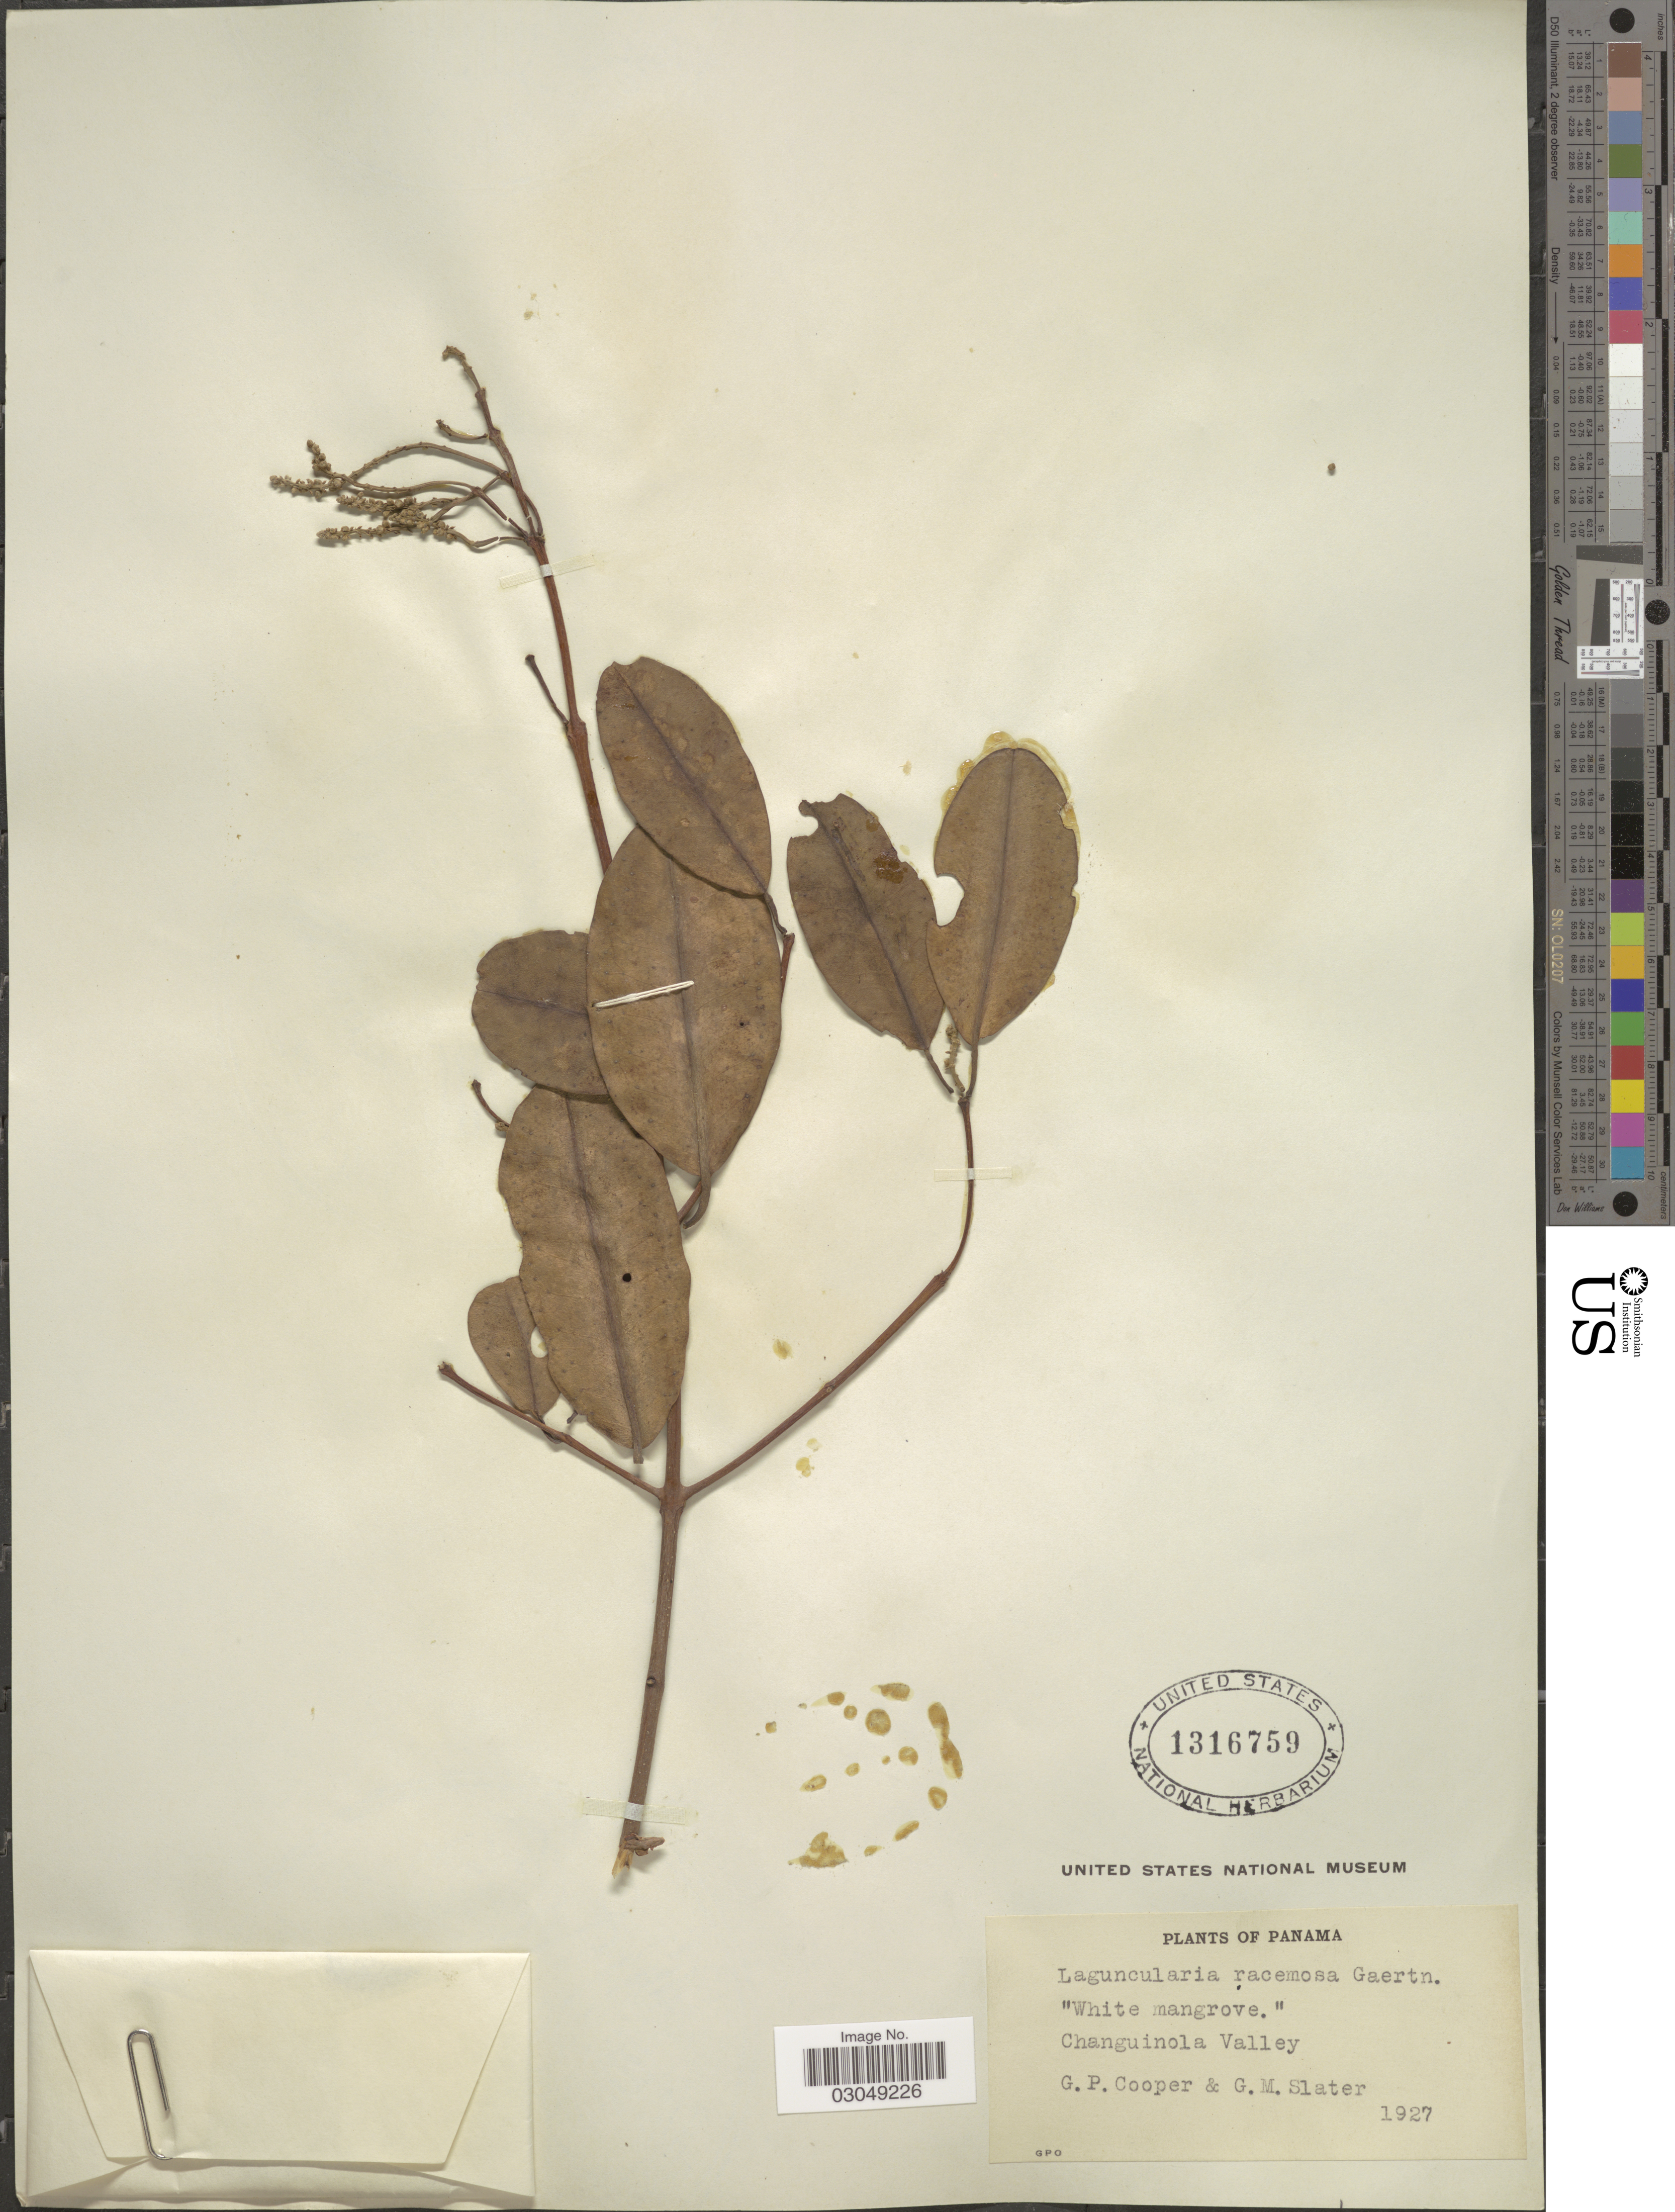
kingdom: Plantae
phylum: Tracheophyta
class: Magnoliopsida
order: Myrtales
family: Combretaceae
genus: Laguncularia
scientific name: Laguncularia racemosa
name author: (L.) C.F. Gaertn.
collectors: G. Cooper & G. Slater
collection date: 1927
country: Panama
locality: Changuinola Valley.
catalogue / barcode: US 1316759